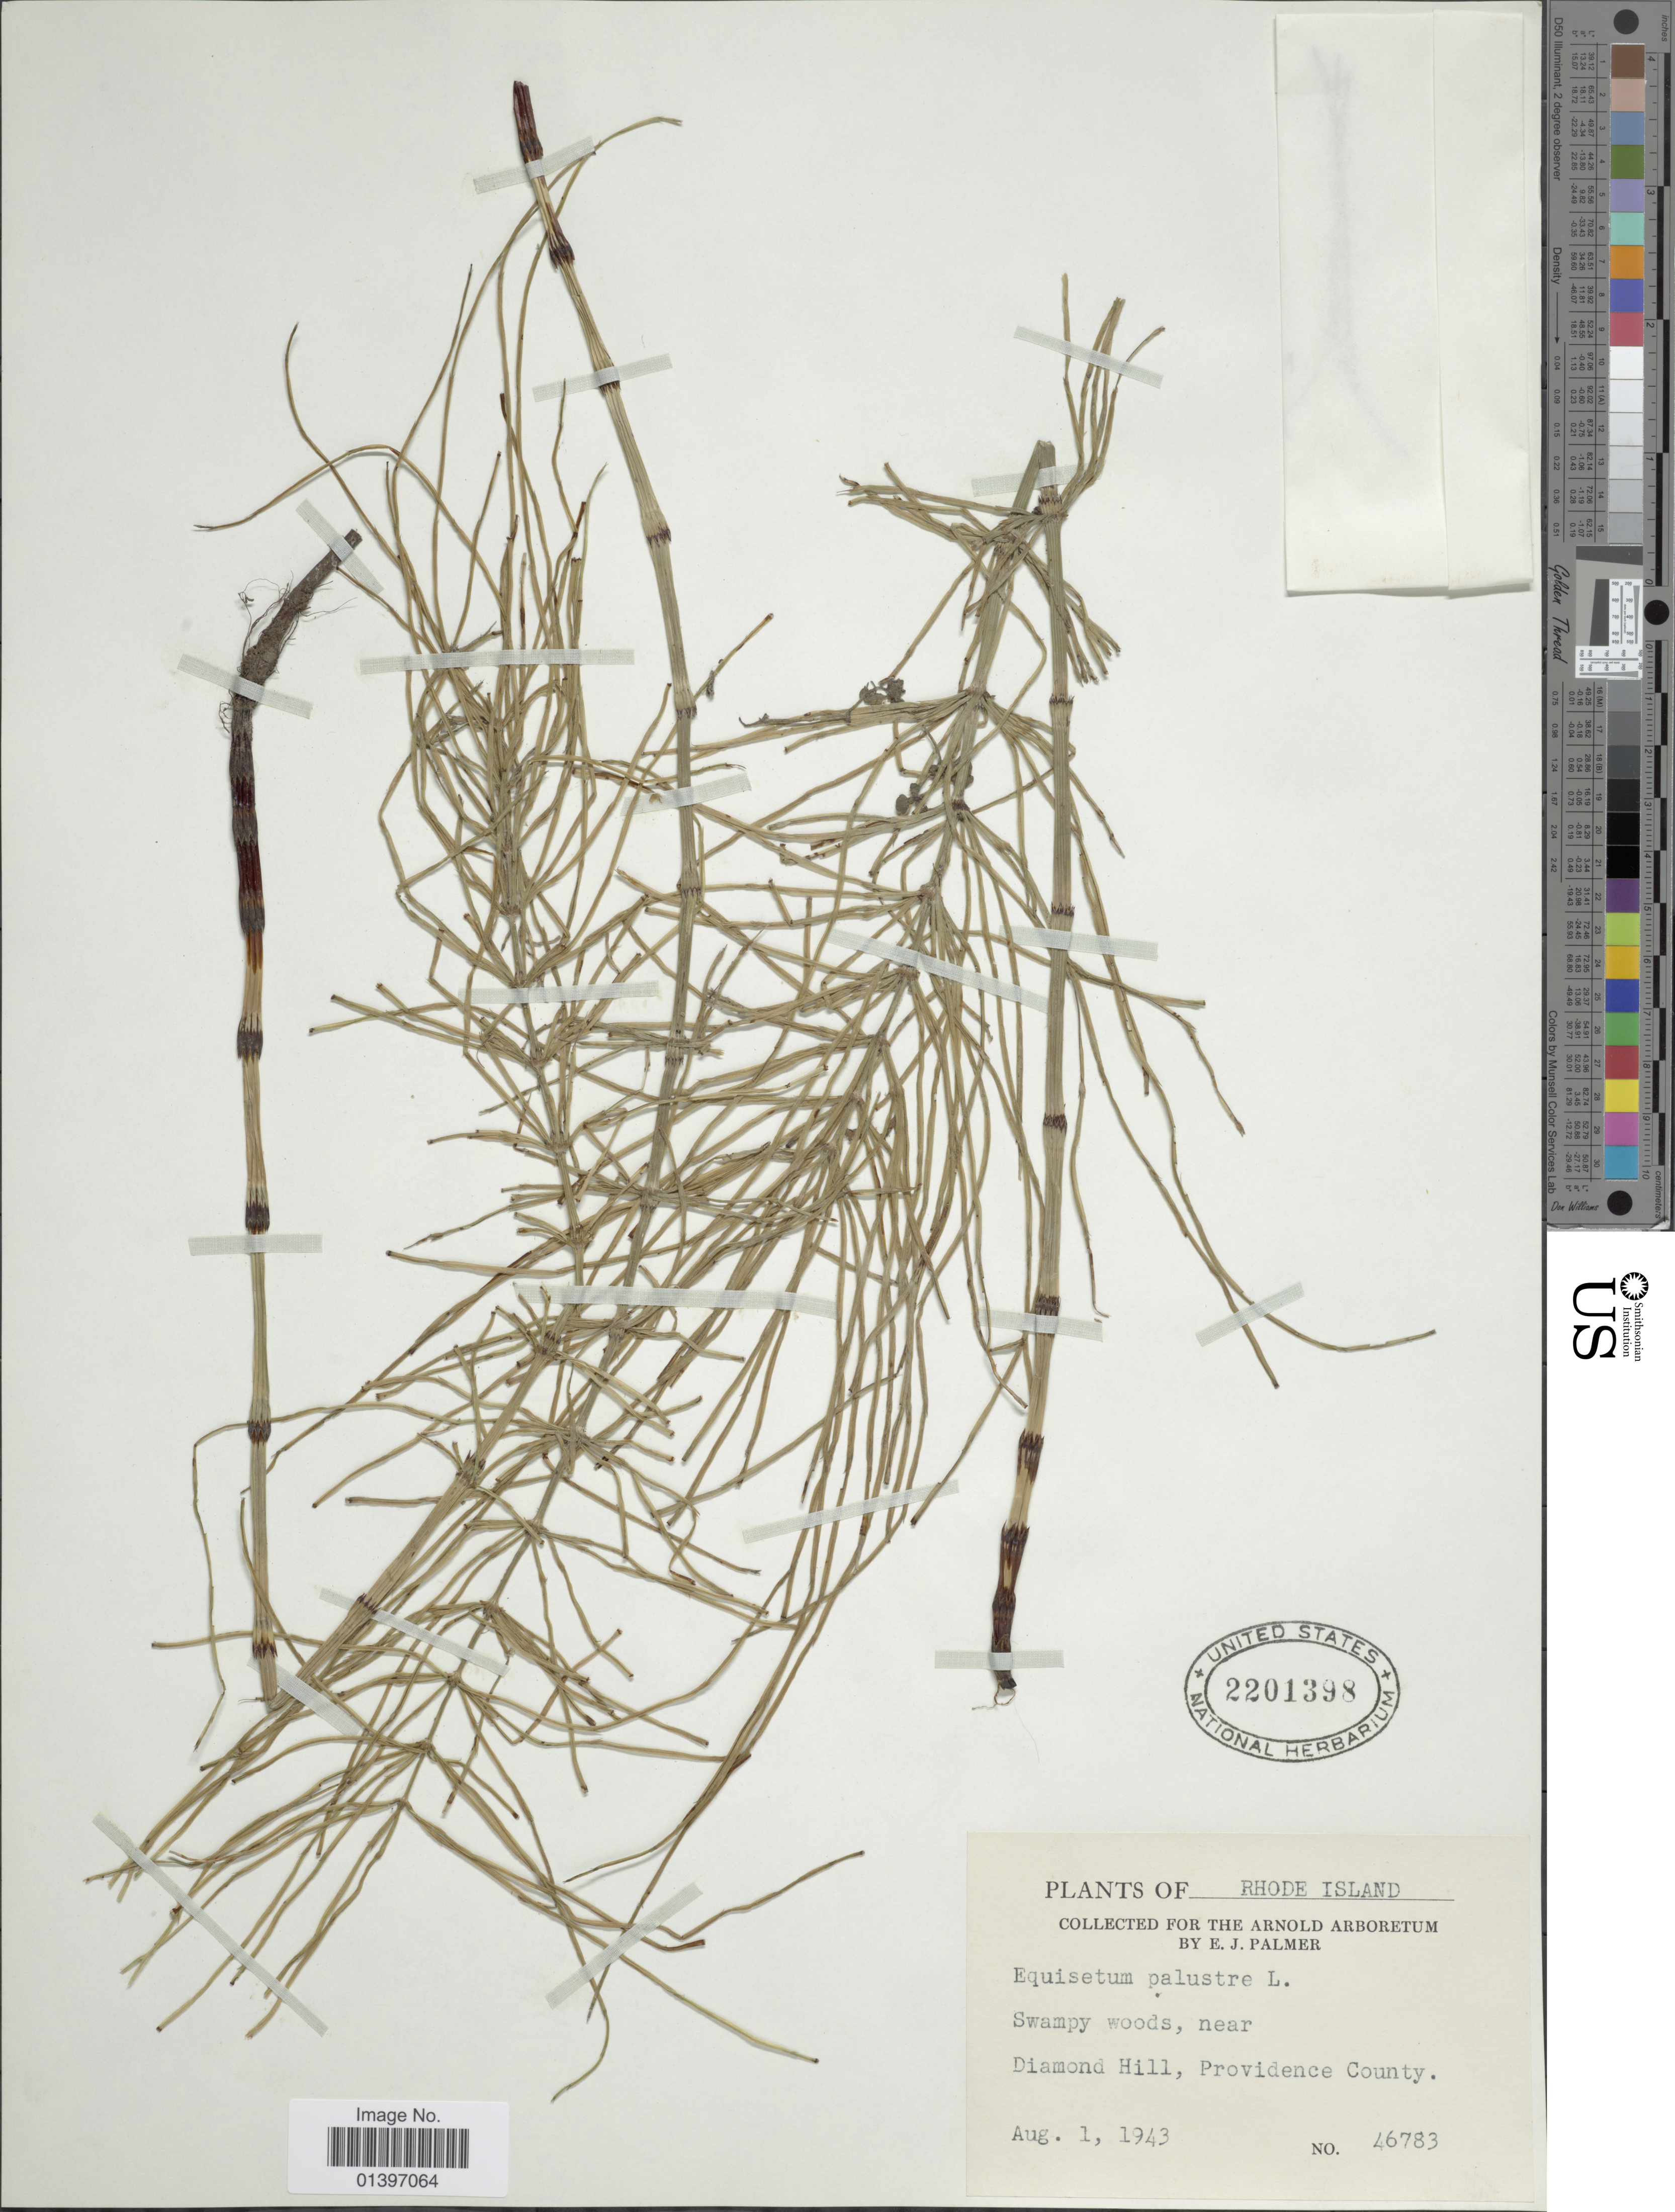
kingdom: Plantae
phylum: Tracheophyta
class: Polypodiopsida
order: Equisetales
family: Equisetaceae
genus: Equisetum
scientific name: Equisetum palustre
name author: L.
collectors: E. J. Palmer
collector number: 46783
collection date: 1943-08-01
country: United States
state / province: Rhode Island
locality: Swampy woods, near Diamond Hill, Providence County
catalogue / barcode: US 2201398